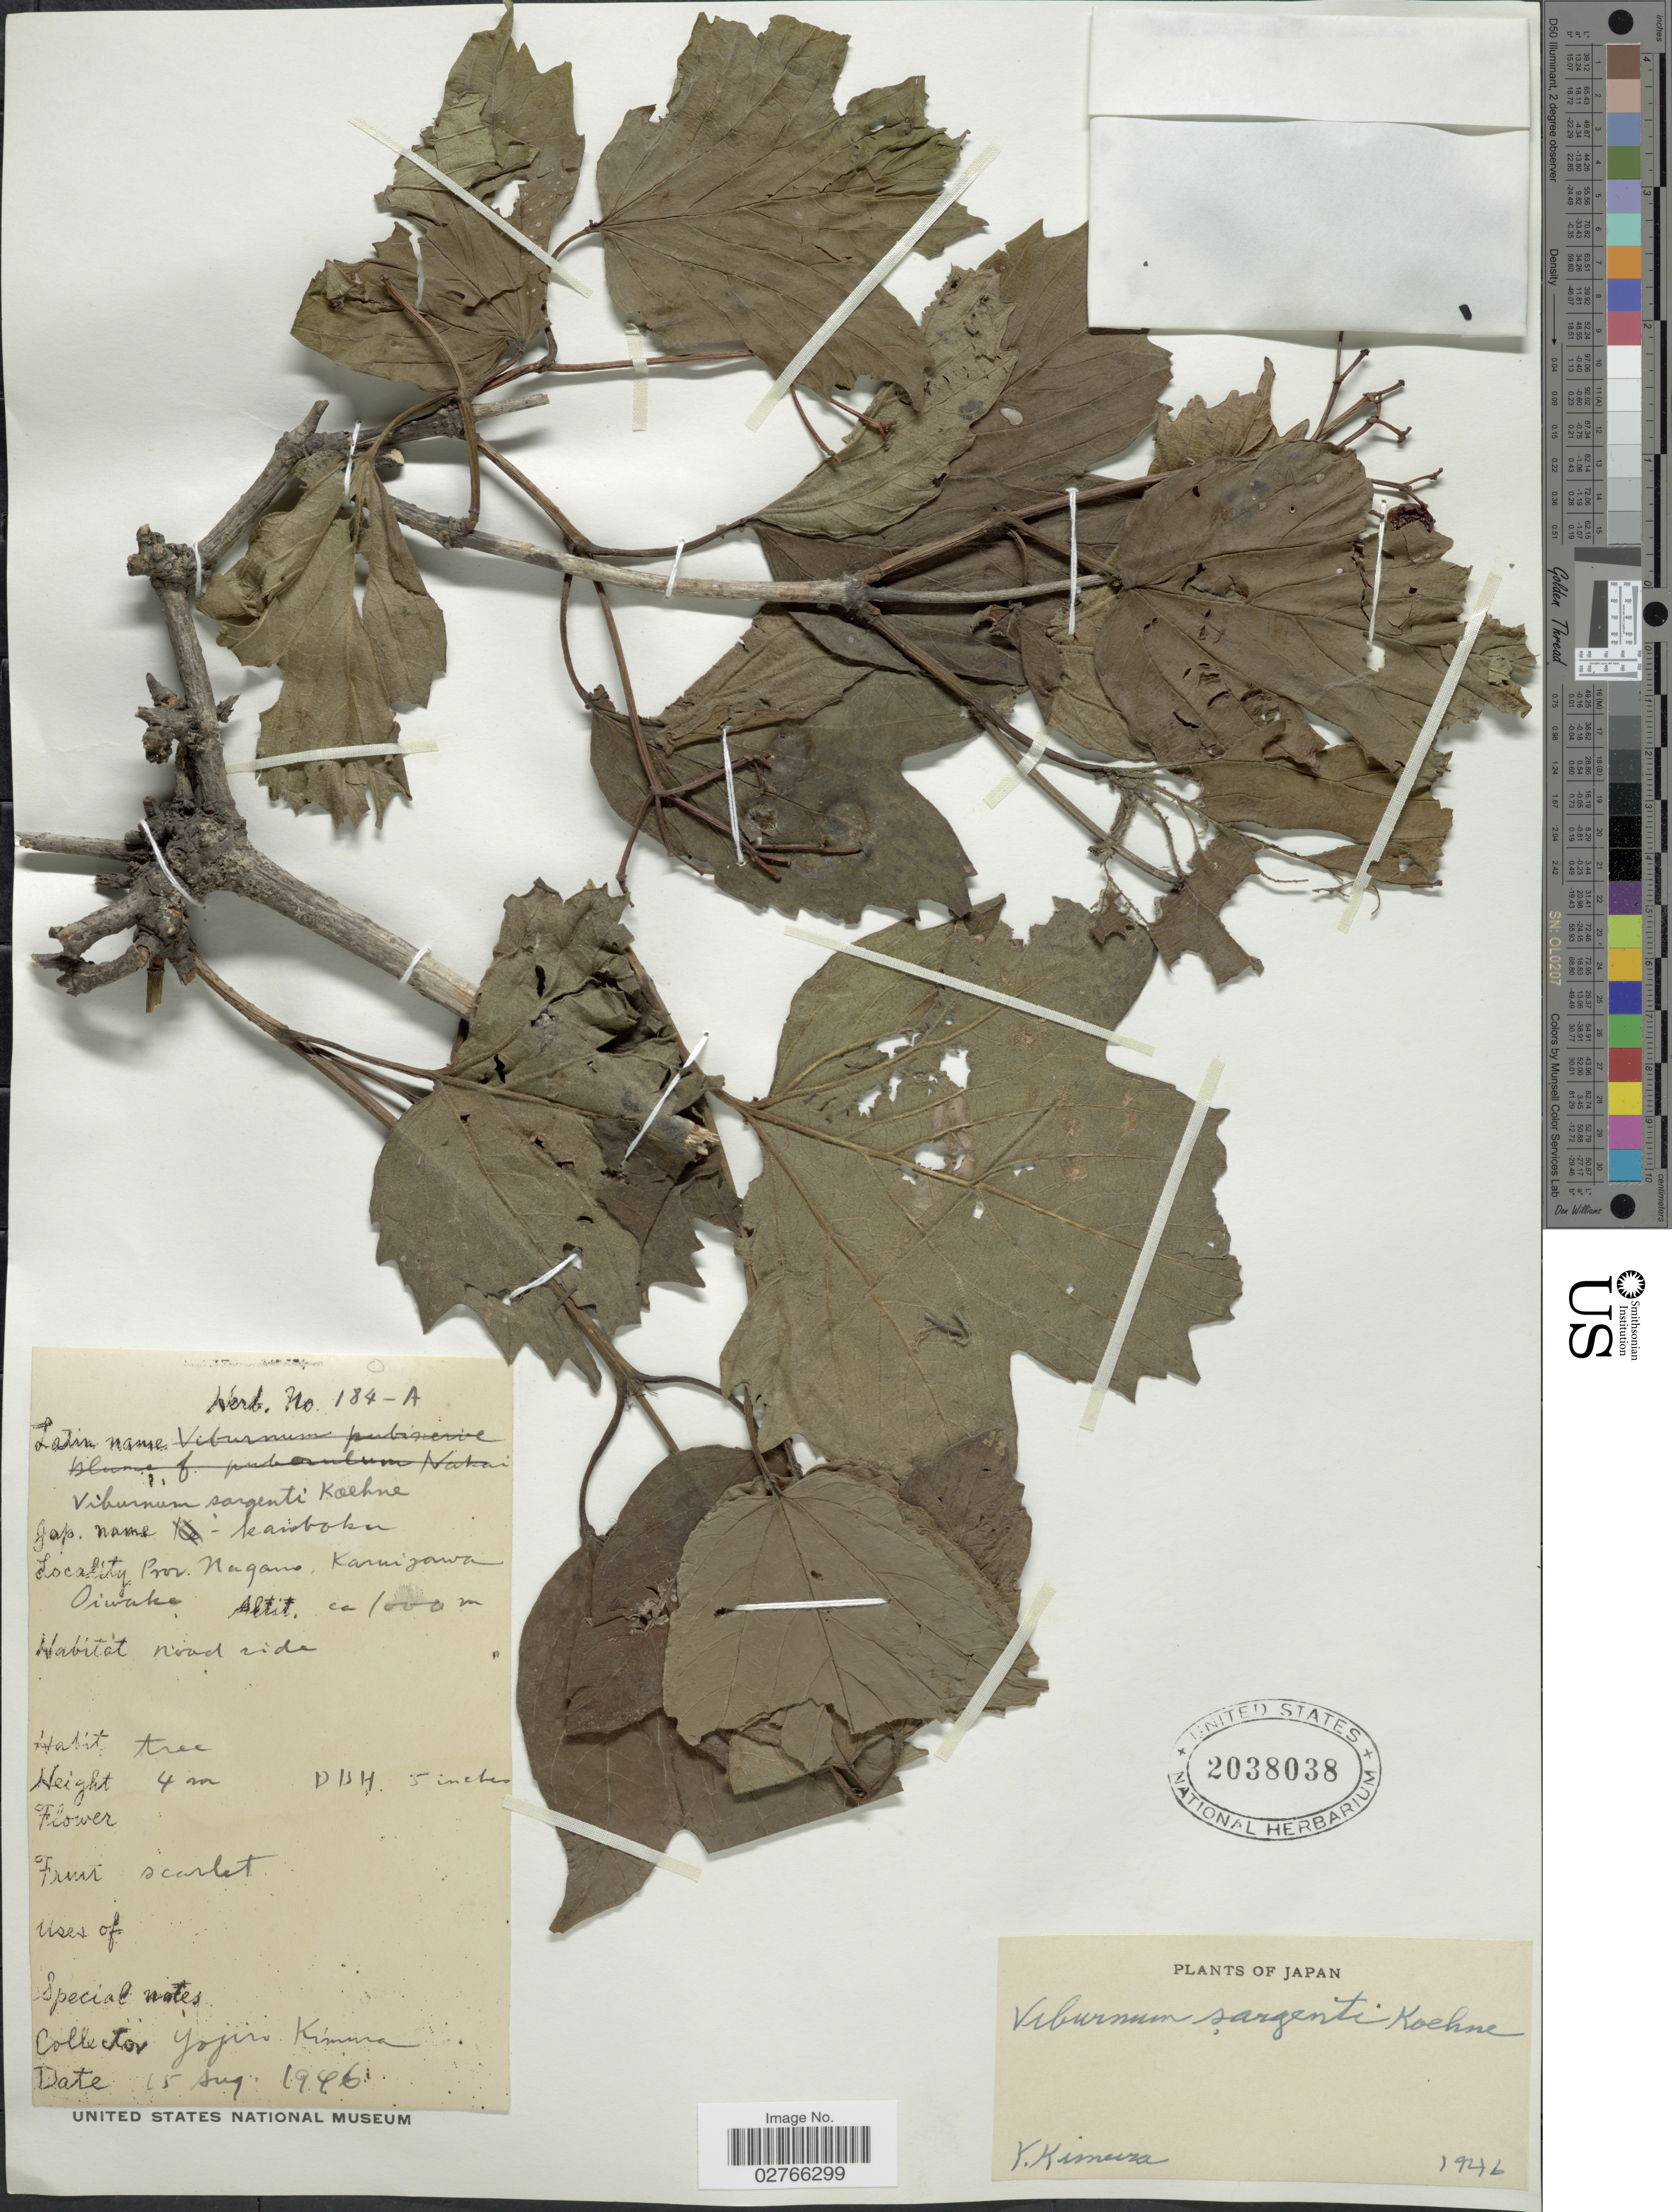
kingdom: Plantae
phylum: Tracheophyta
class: Magnoliopsida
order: Dipsacales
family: Viburnaceae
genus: Viburnum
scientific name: Viburnum opulus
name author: L.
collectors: Y. Kimura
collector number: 184-A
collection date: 1946-08-15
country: Japan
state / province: Nagano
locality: Prov. Nagano, Kamigawa Oiwake.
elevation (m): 1000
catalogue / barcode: US 2038038